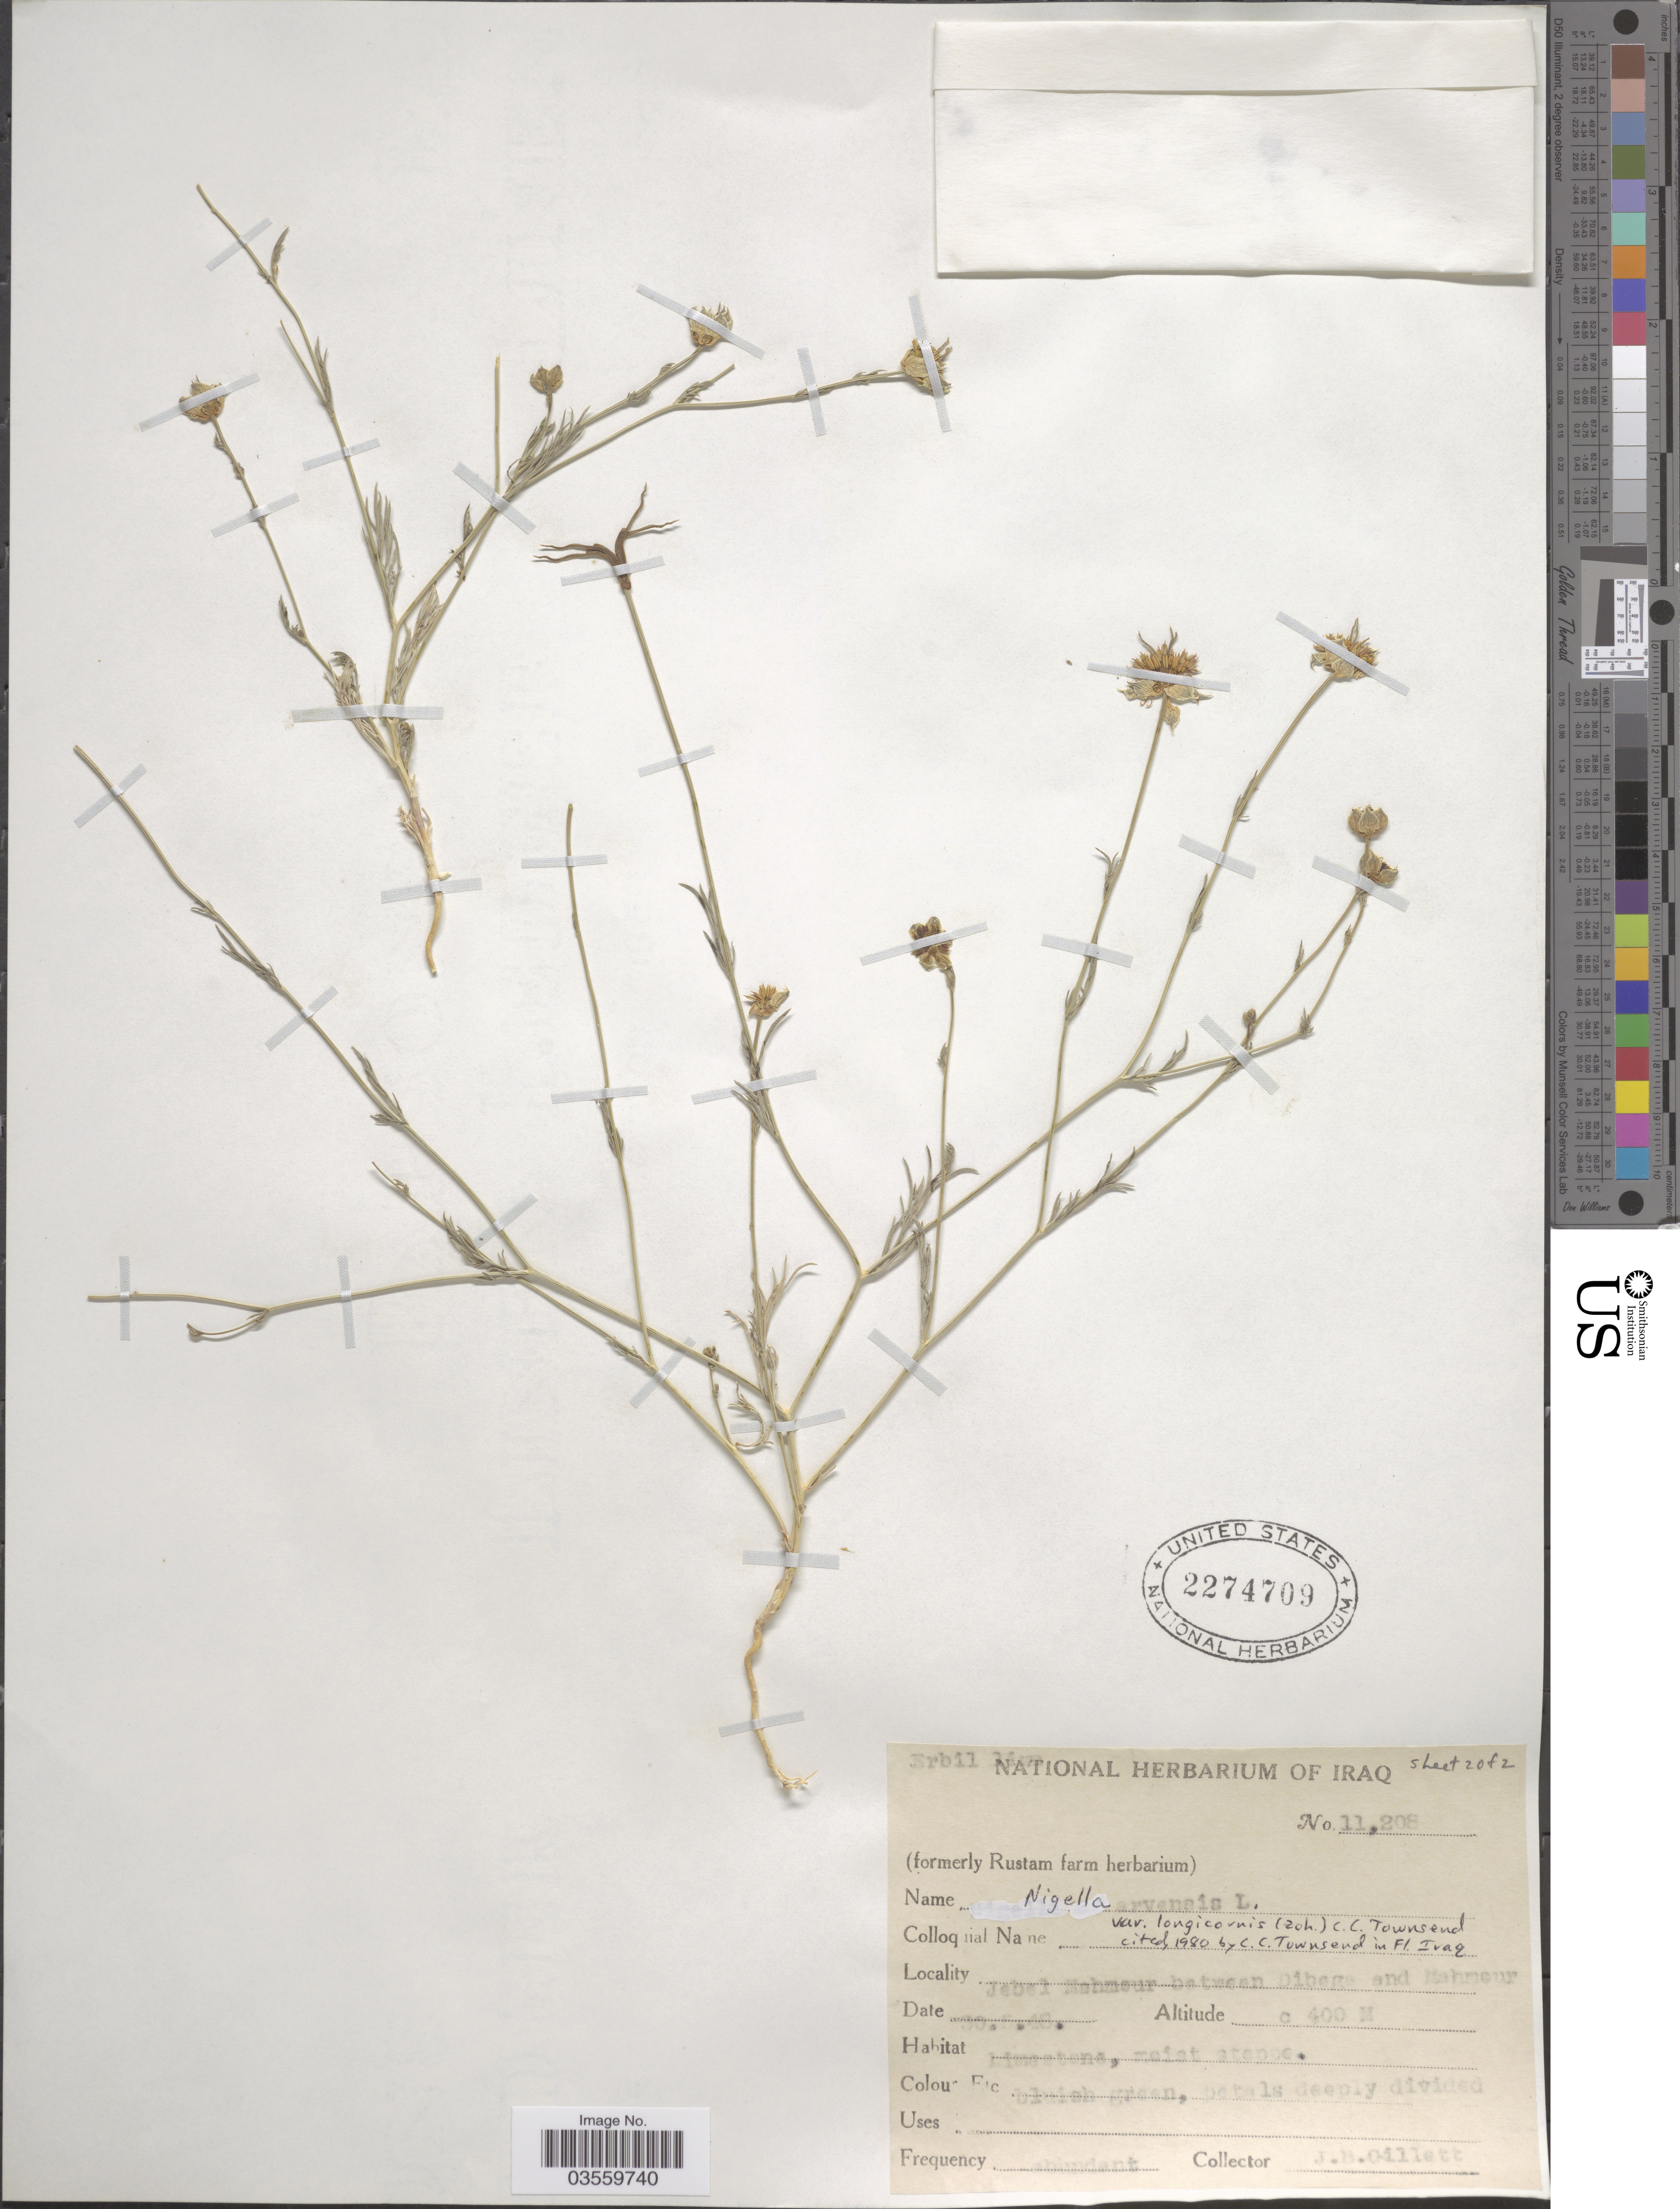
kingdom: Plantae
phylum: Tracheophyta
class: Magnoliopsida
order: Ranunculales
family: Ranunculaceae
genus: Nigella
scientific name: Nigella arvensis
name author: L.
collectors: J. B. Gillett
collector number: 11208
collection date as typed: Transcribed d/m/y: 30/5/48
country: Iraq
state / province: Arbīl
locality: Erbil liwa. Jebel Mahmeur between Dibega and Mahmeur.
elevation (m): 400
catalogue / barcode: US 2274709